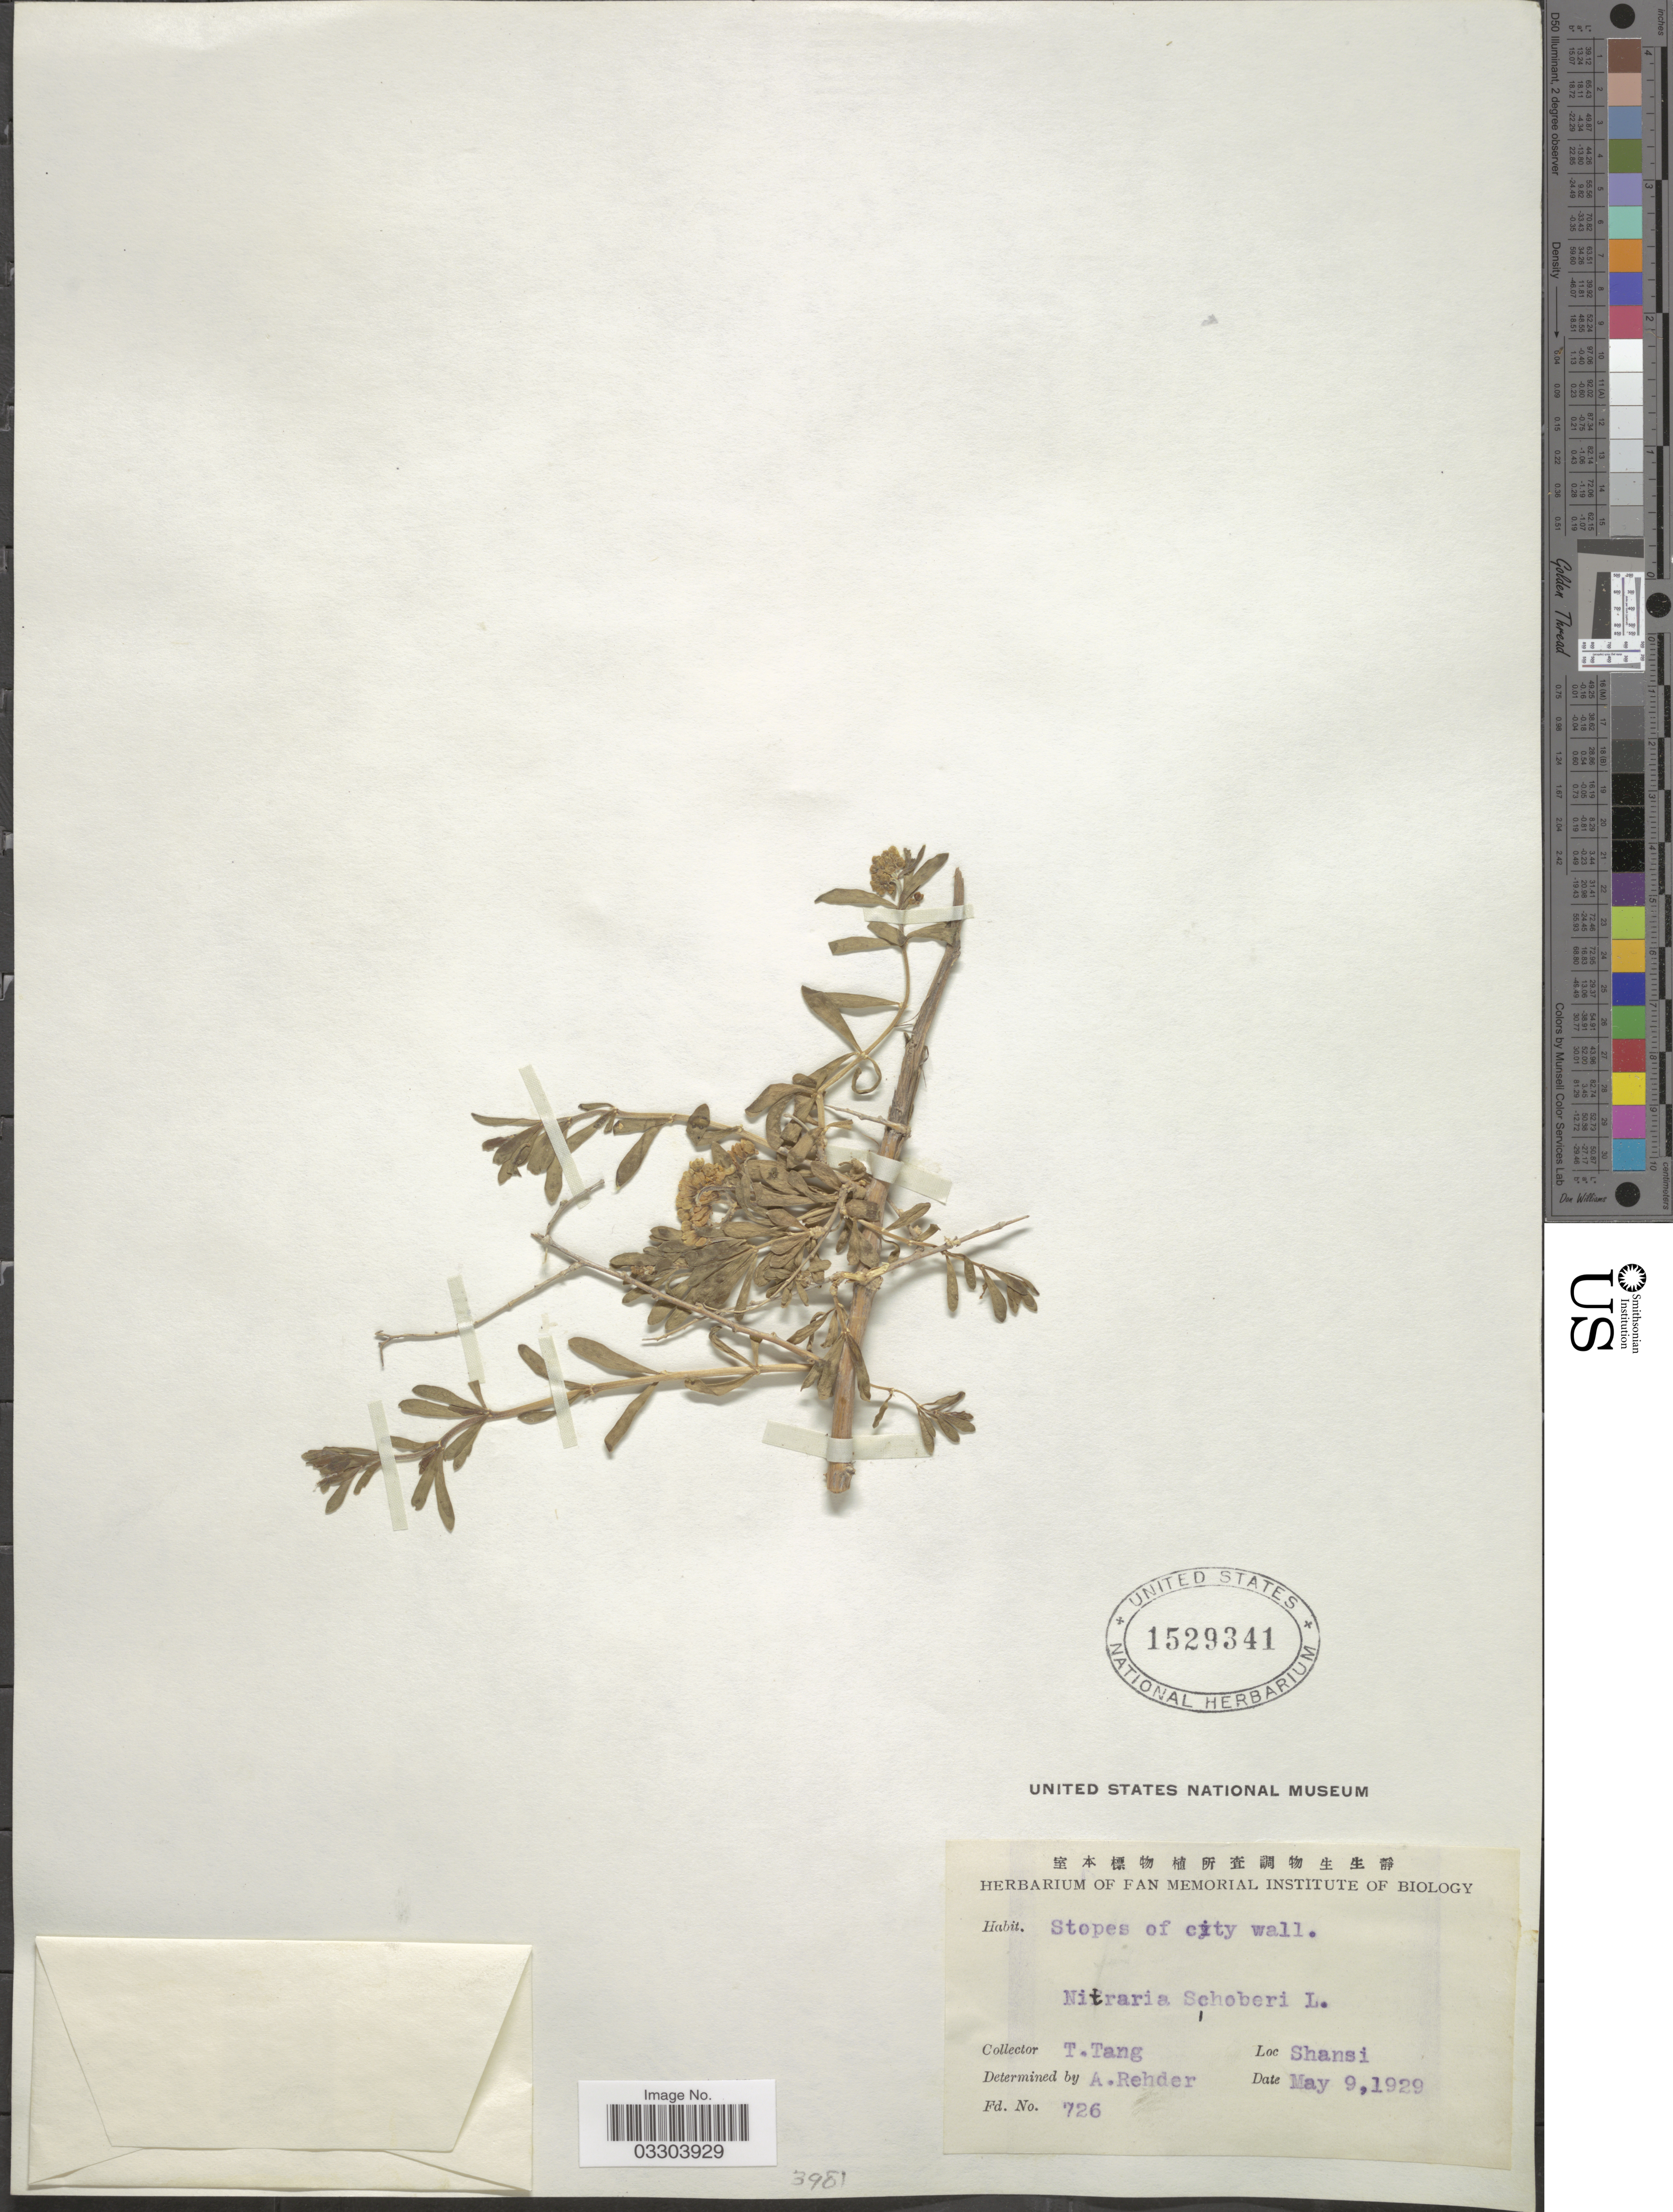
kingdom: Plantae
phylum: Tracheophyta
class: Magnoliopsida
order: Sapindales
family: Nitrariaceae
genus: Nitraria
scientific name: Nitraria schoberi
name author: L.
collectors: T. Tang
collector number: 726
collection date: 1929-05-09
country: China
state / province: Shanxi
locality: Shansi.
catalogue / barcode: US 1529341